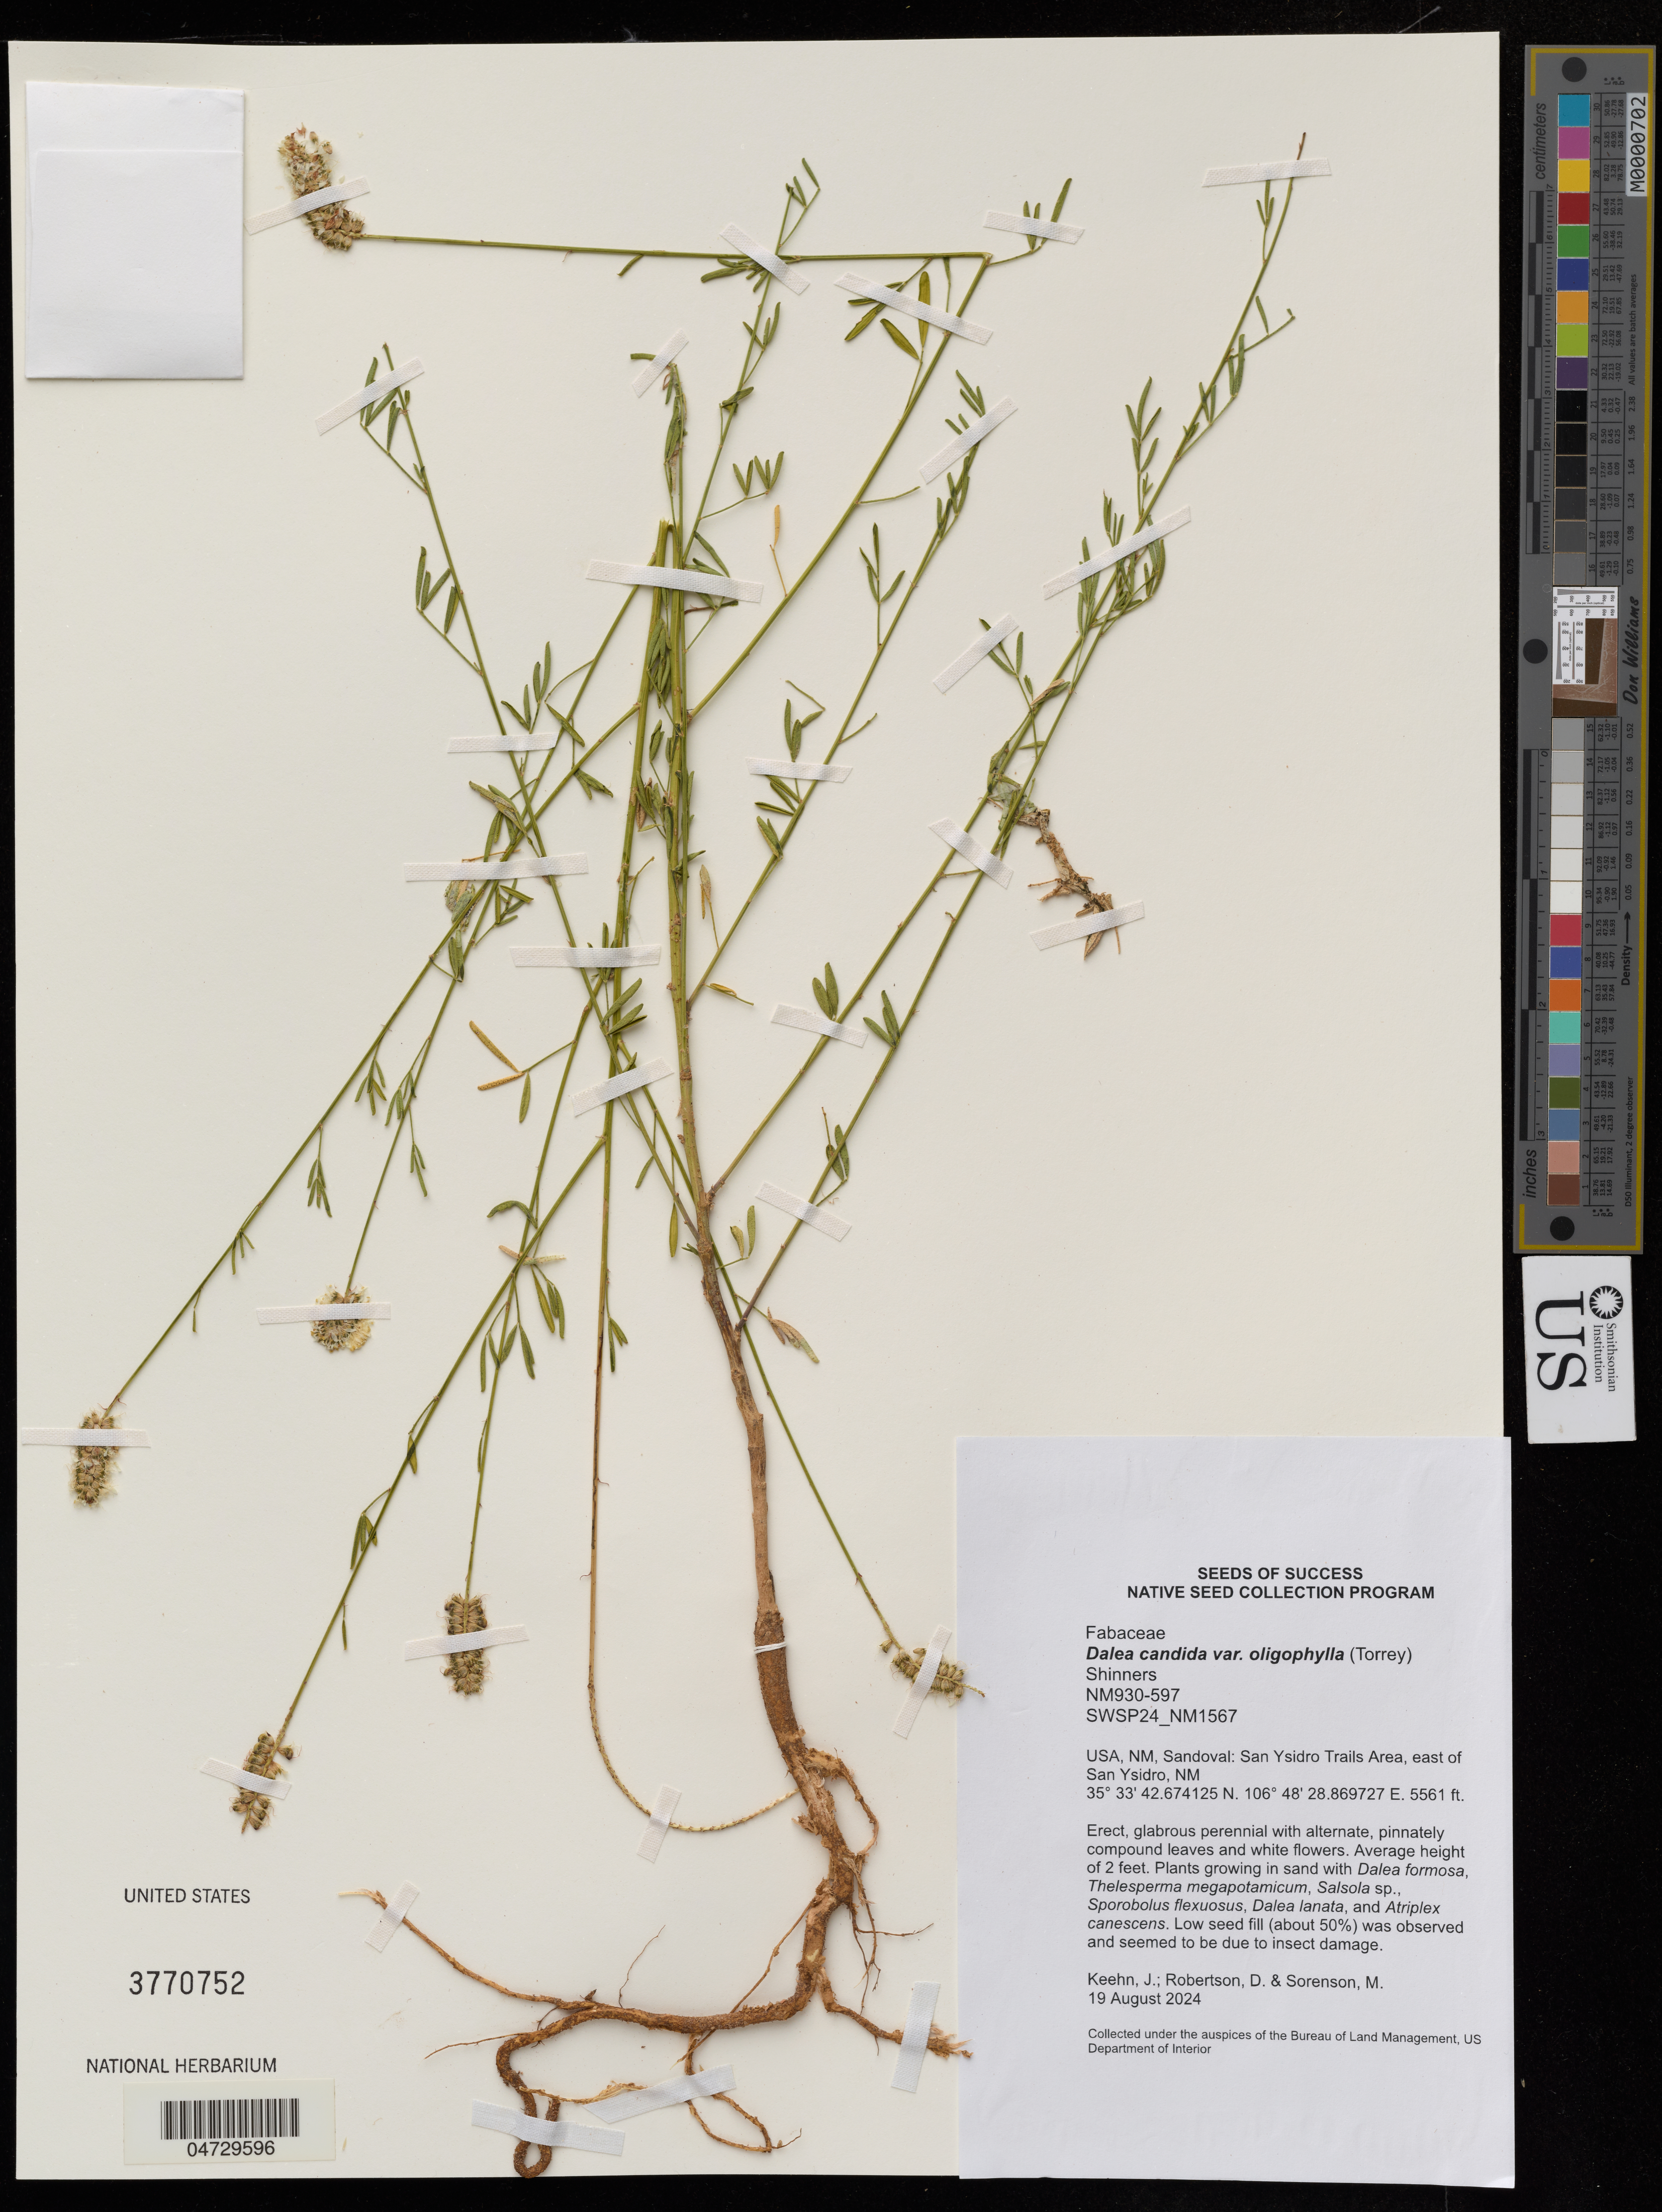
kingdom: Plantae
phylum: Tracheophyta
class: Magnoliopsida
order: Fabales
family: Fabaceae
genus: Dalea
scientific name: Dalea candida var. oligophylla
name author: (Torr) Shinners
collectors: J. Keehn, D. Robertson & M. Sorenson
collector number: NM930-597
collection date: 2024-08-19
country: United States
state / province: New Mexico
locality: Sandoval: San Ysidro Trails Area, east of San Ysidro.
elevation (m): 1695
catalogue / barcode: US 3770752